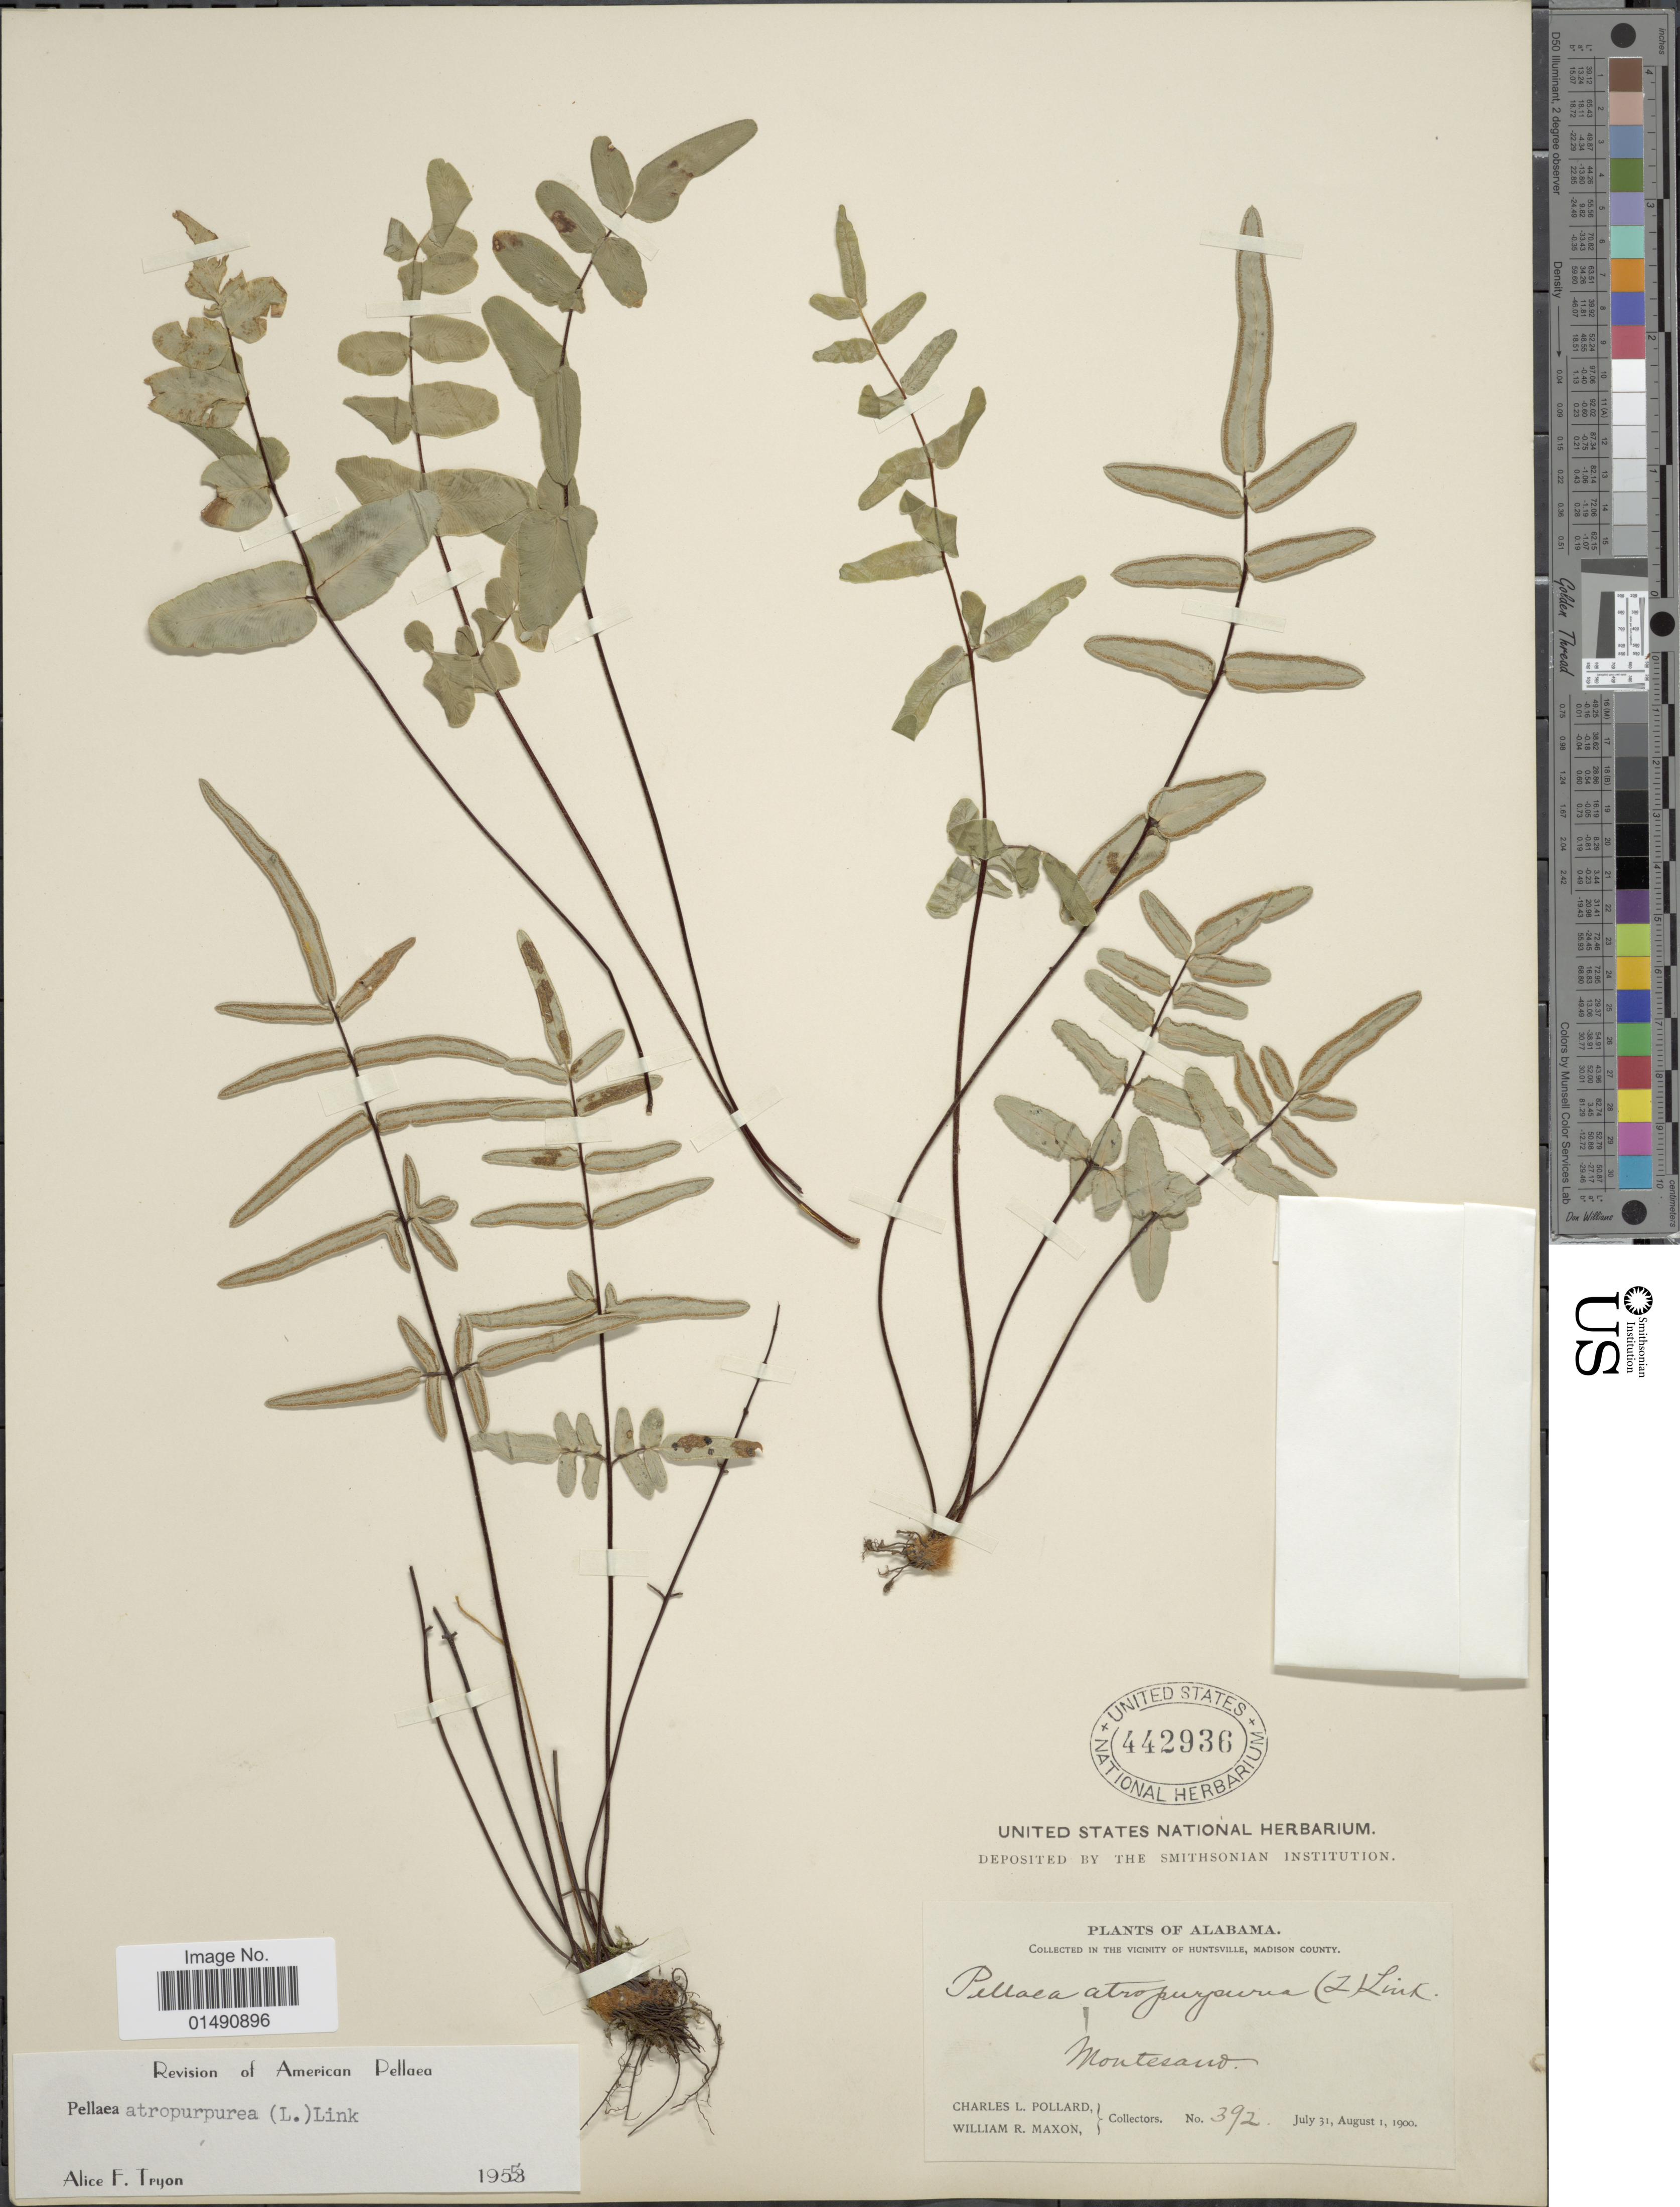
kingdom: Plantae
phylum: Tracheophyta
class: Polypodiopsida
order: Polypodiales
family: Pteridaceae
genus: Pellaea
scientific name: Pellaea atropurpurea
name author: (L.) Link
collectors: C. L. Pollard & W. R. Maxon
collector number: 392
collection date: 1900-07-31/1900-08-01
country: United States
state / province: Alabama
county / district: Madison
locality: Vicinity of Huntsville, Monte Sano.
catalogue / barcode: US 442936